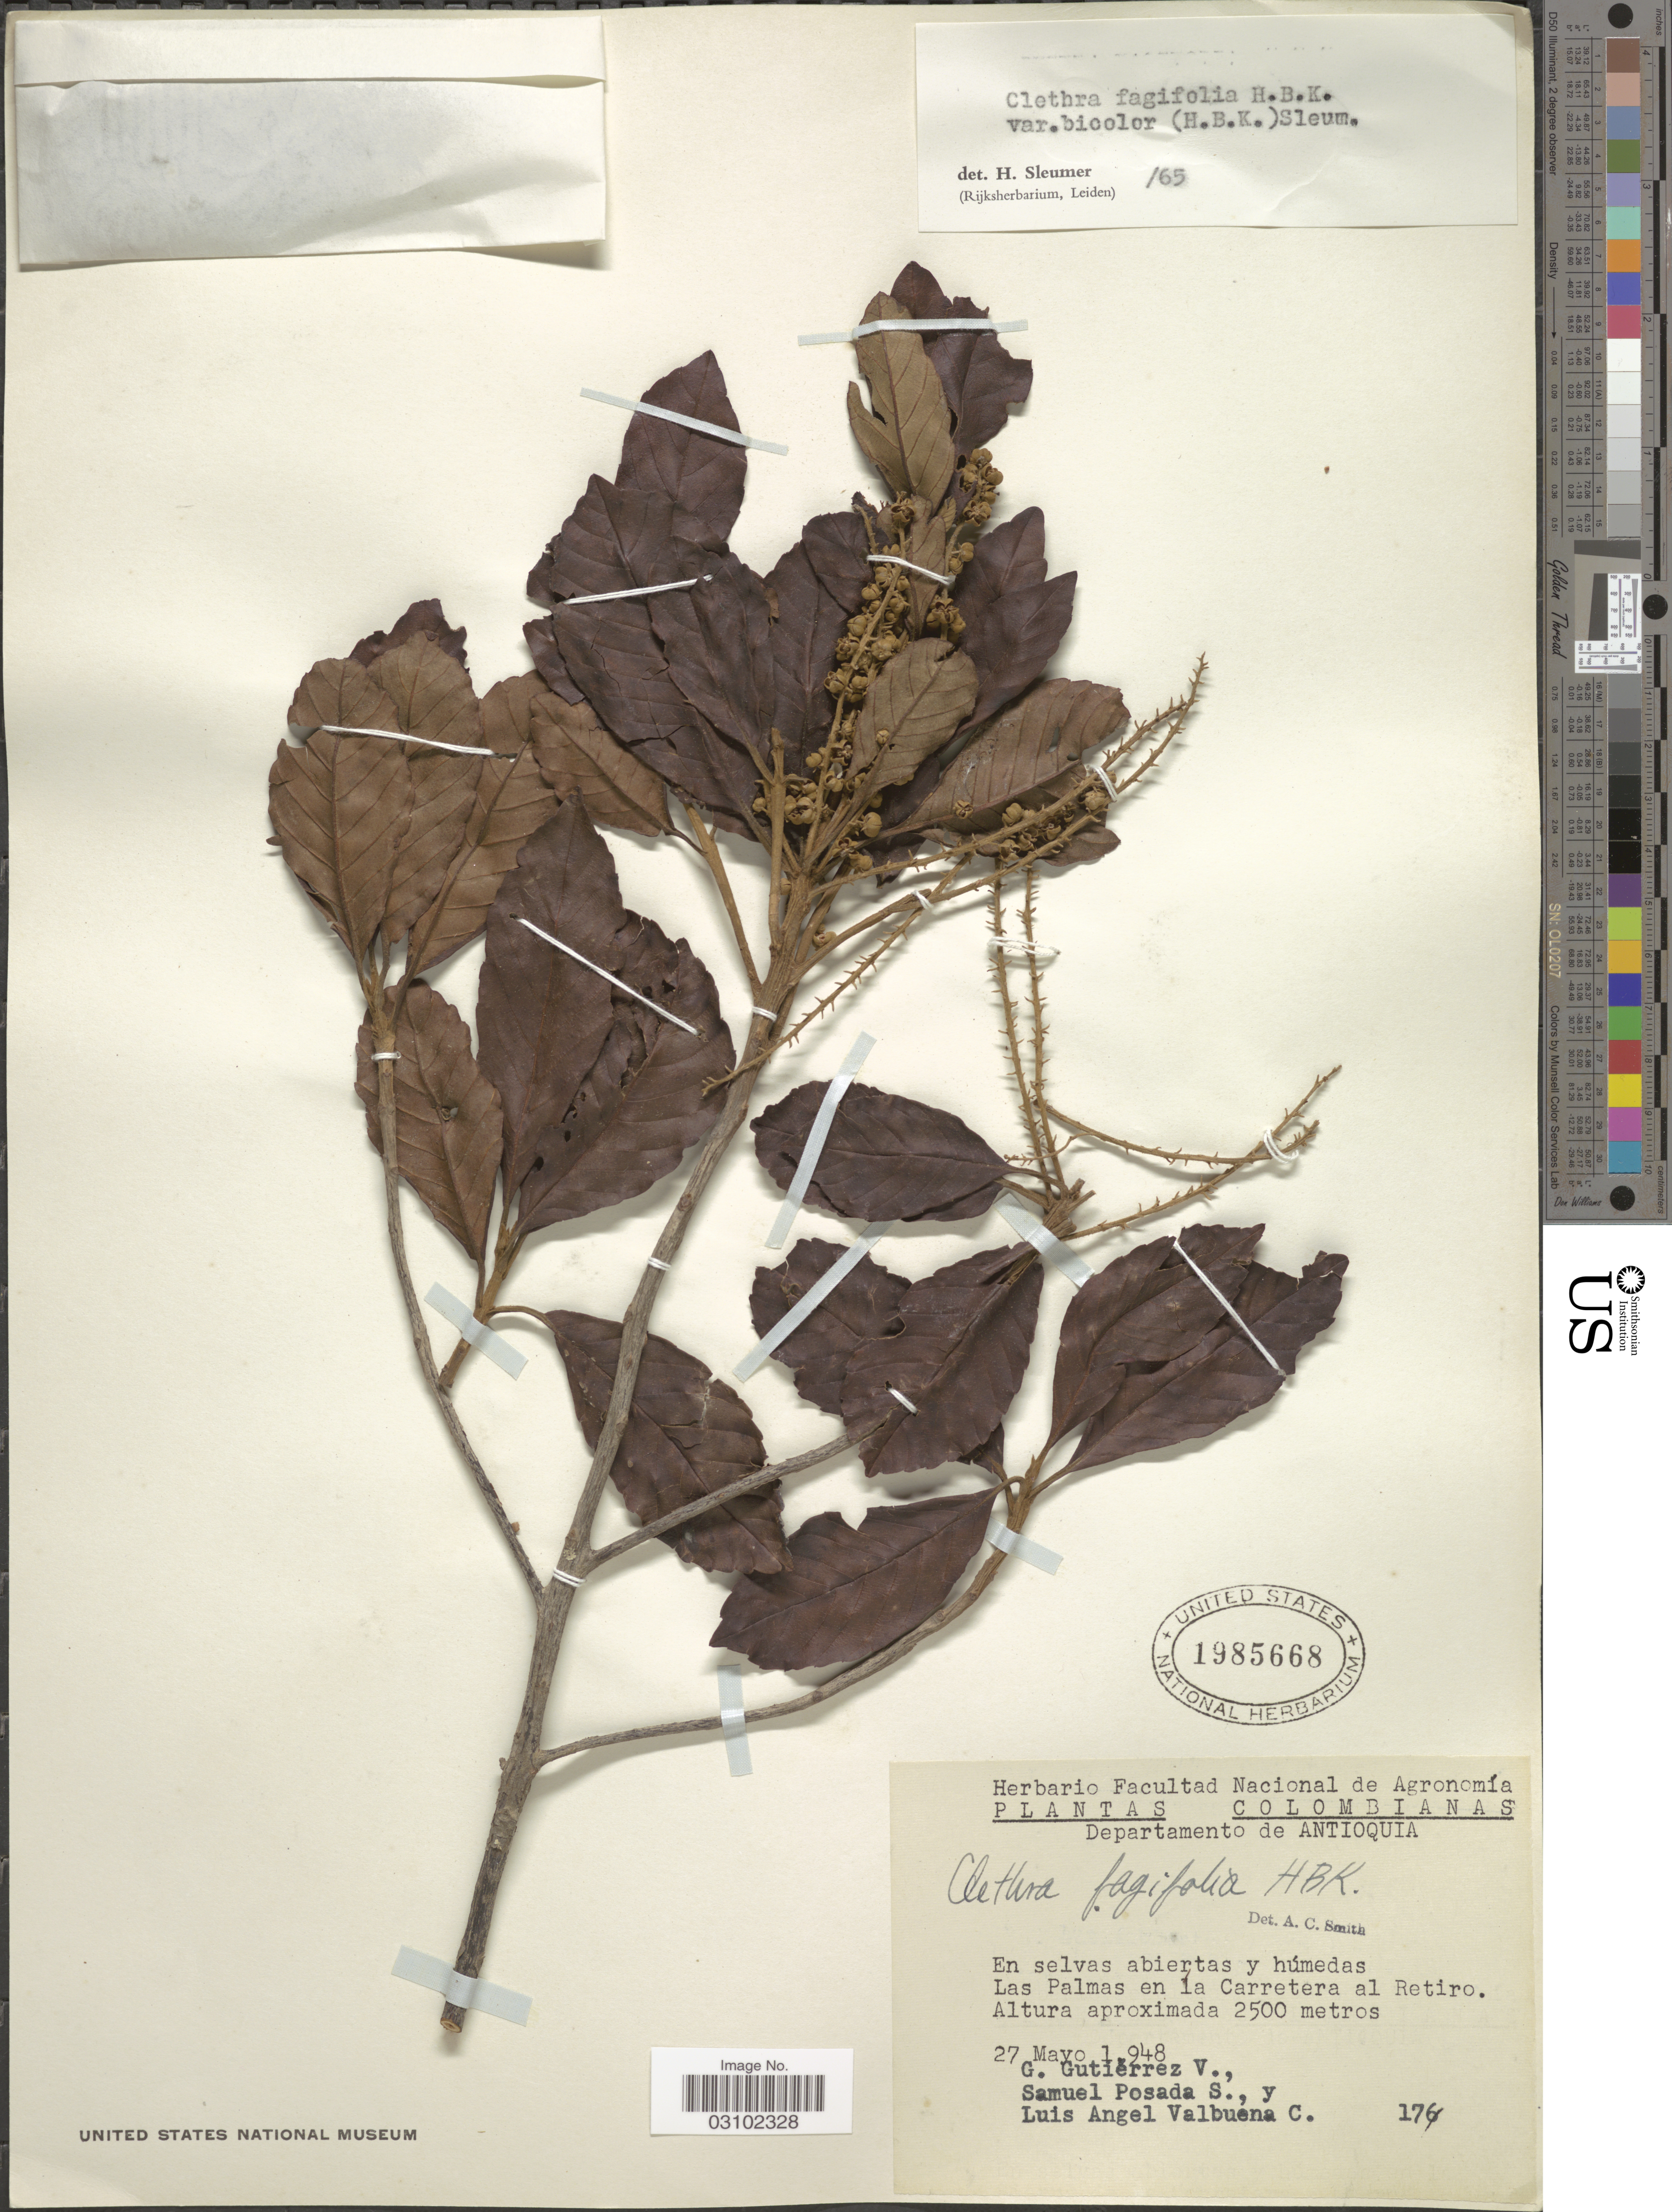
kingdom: Plantae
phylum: Tracheophyta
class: Magnoliopsida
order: Ericales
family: Clethraceae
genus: Clethra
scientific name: Clethra fagifolia var. bicolor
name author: Kunth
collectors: G. Gutiérrez V., S. Posada S. & L. Valbuena C.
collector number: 17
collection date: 1948-05-27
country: Colombia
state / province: Antioquia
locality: Departamento de Antioquia, En selvas abiertas y húmedas Las Palmas en la Carretera al Retiro.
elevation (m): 2500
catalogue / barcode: US 1985668